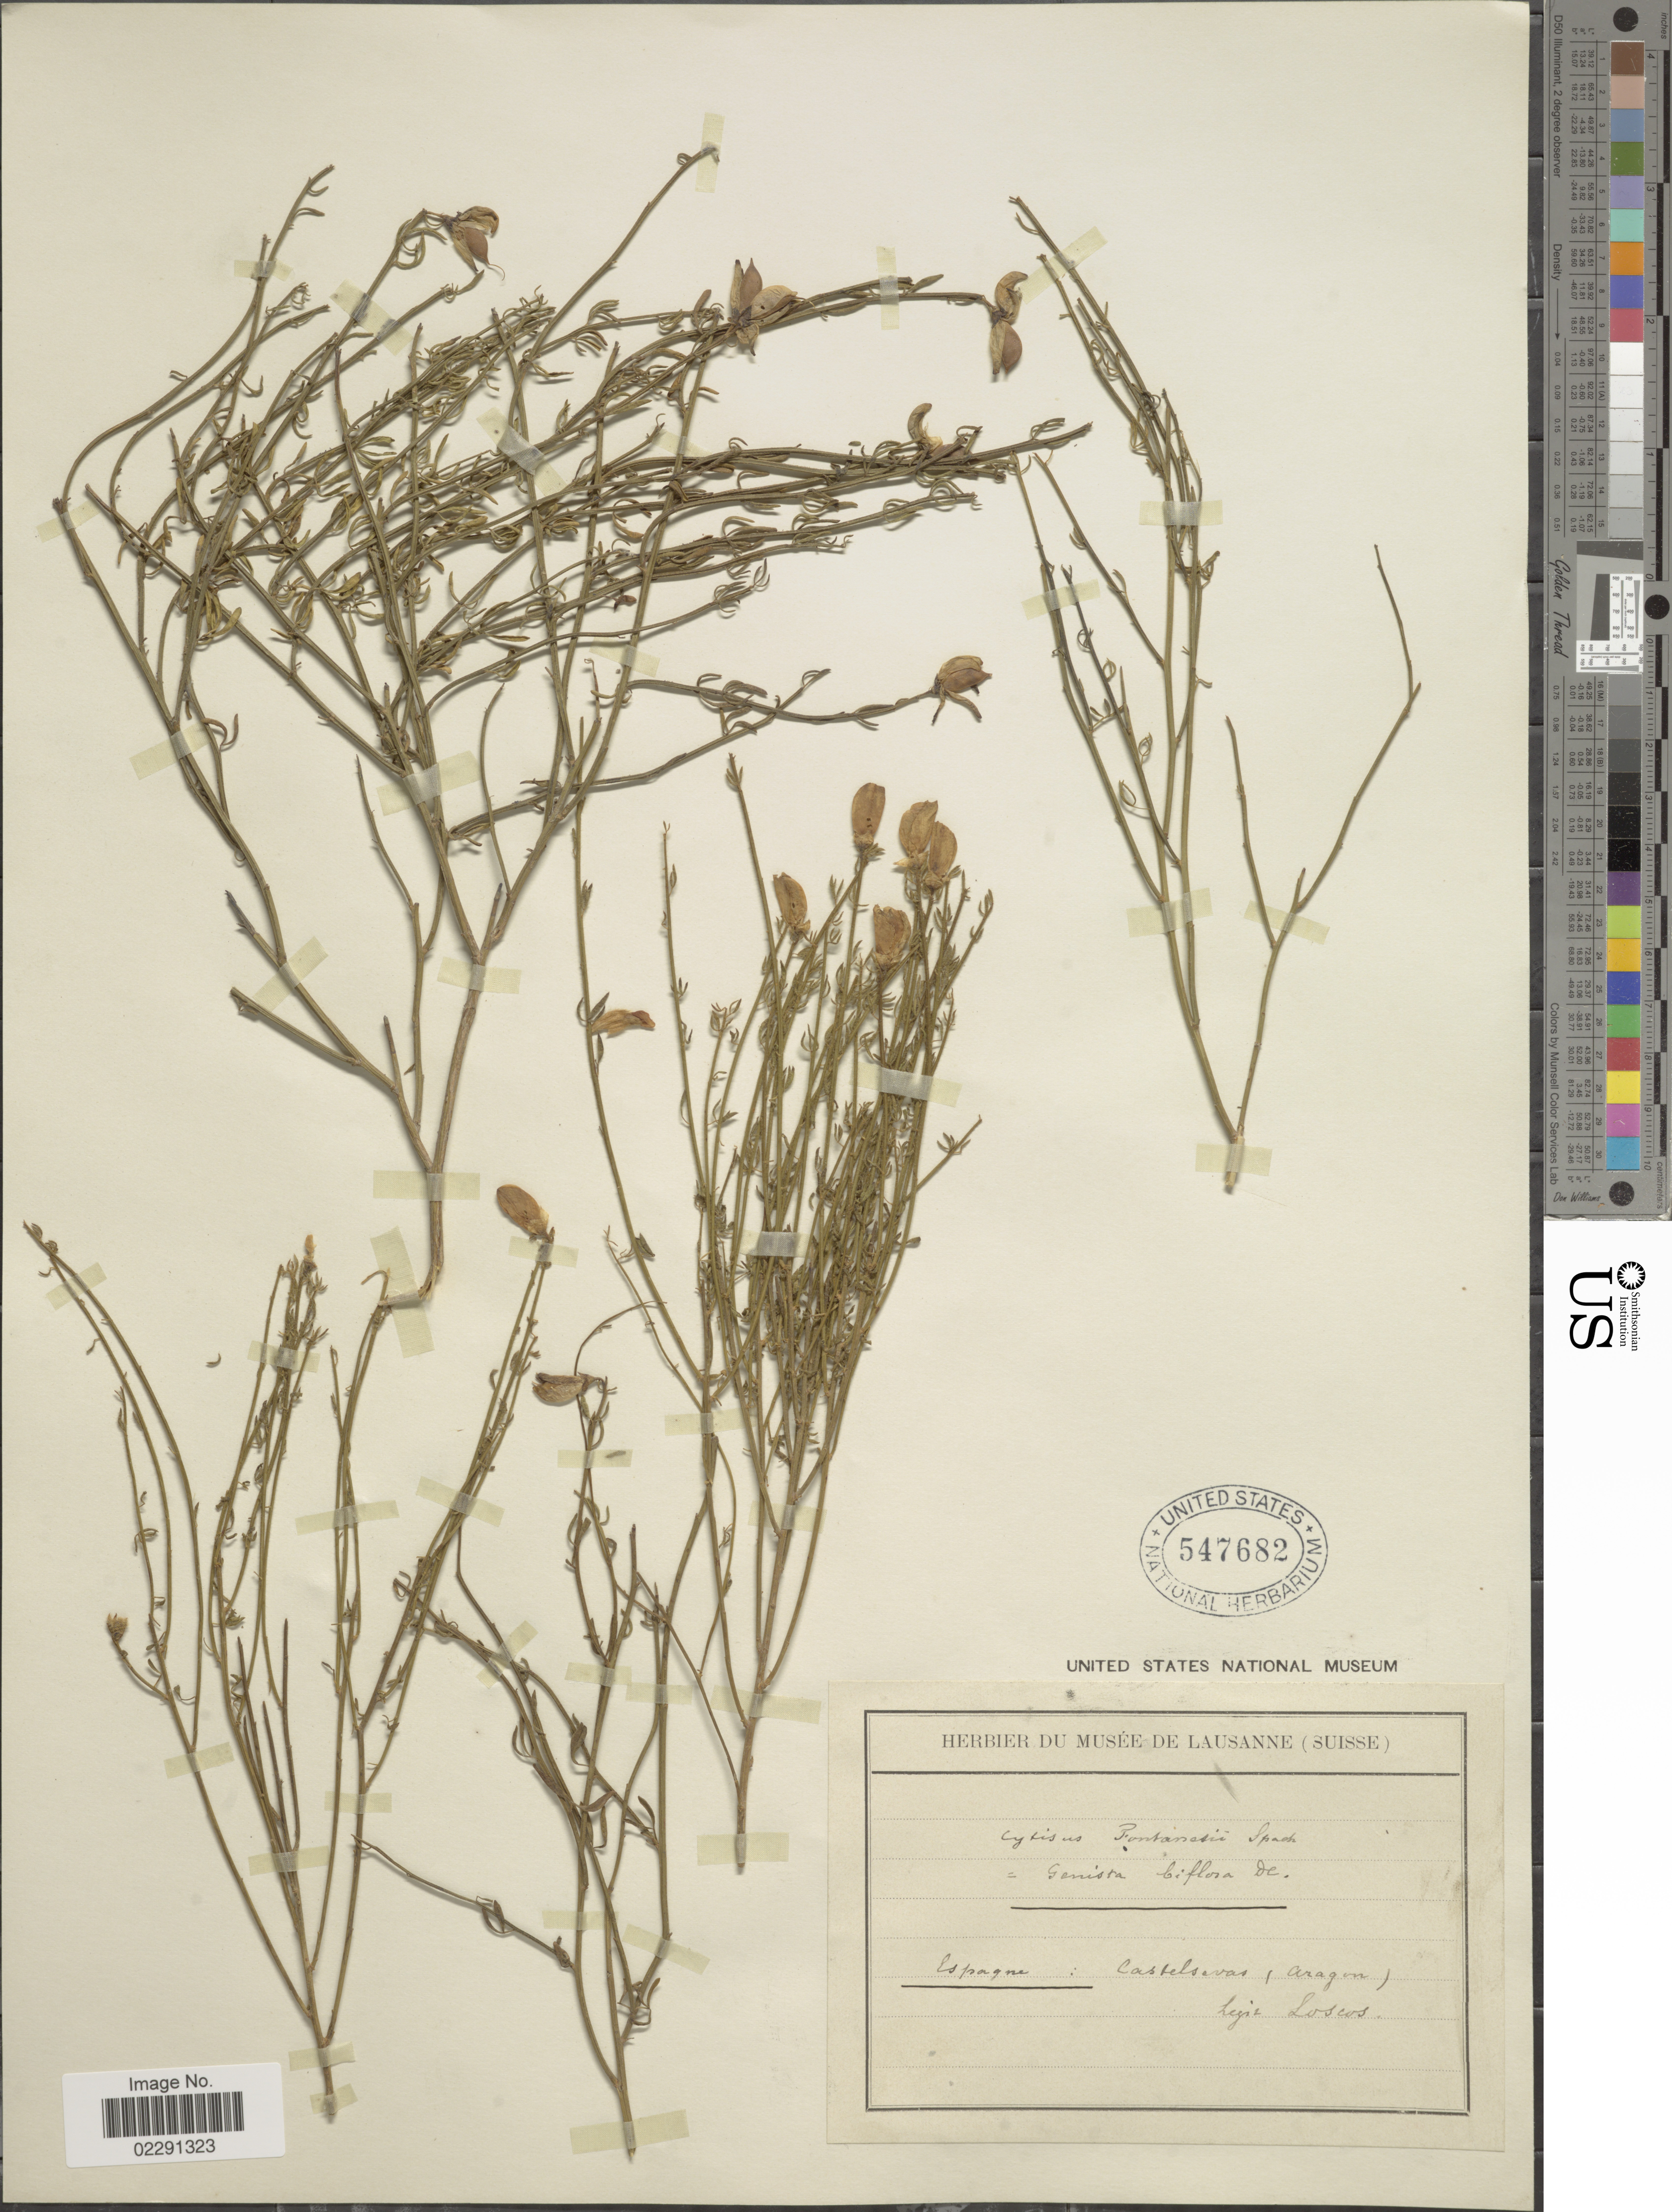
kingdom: Plantae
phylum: Tracheophyta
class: Magnoliopsida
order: Fabales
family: Fabaceae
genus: Cytisus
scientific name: Cytisus fontanesii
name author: Ball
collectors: Loscos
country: Spain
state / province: Aragón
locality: Castelsavas.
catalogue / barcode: US 547682